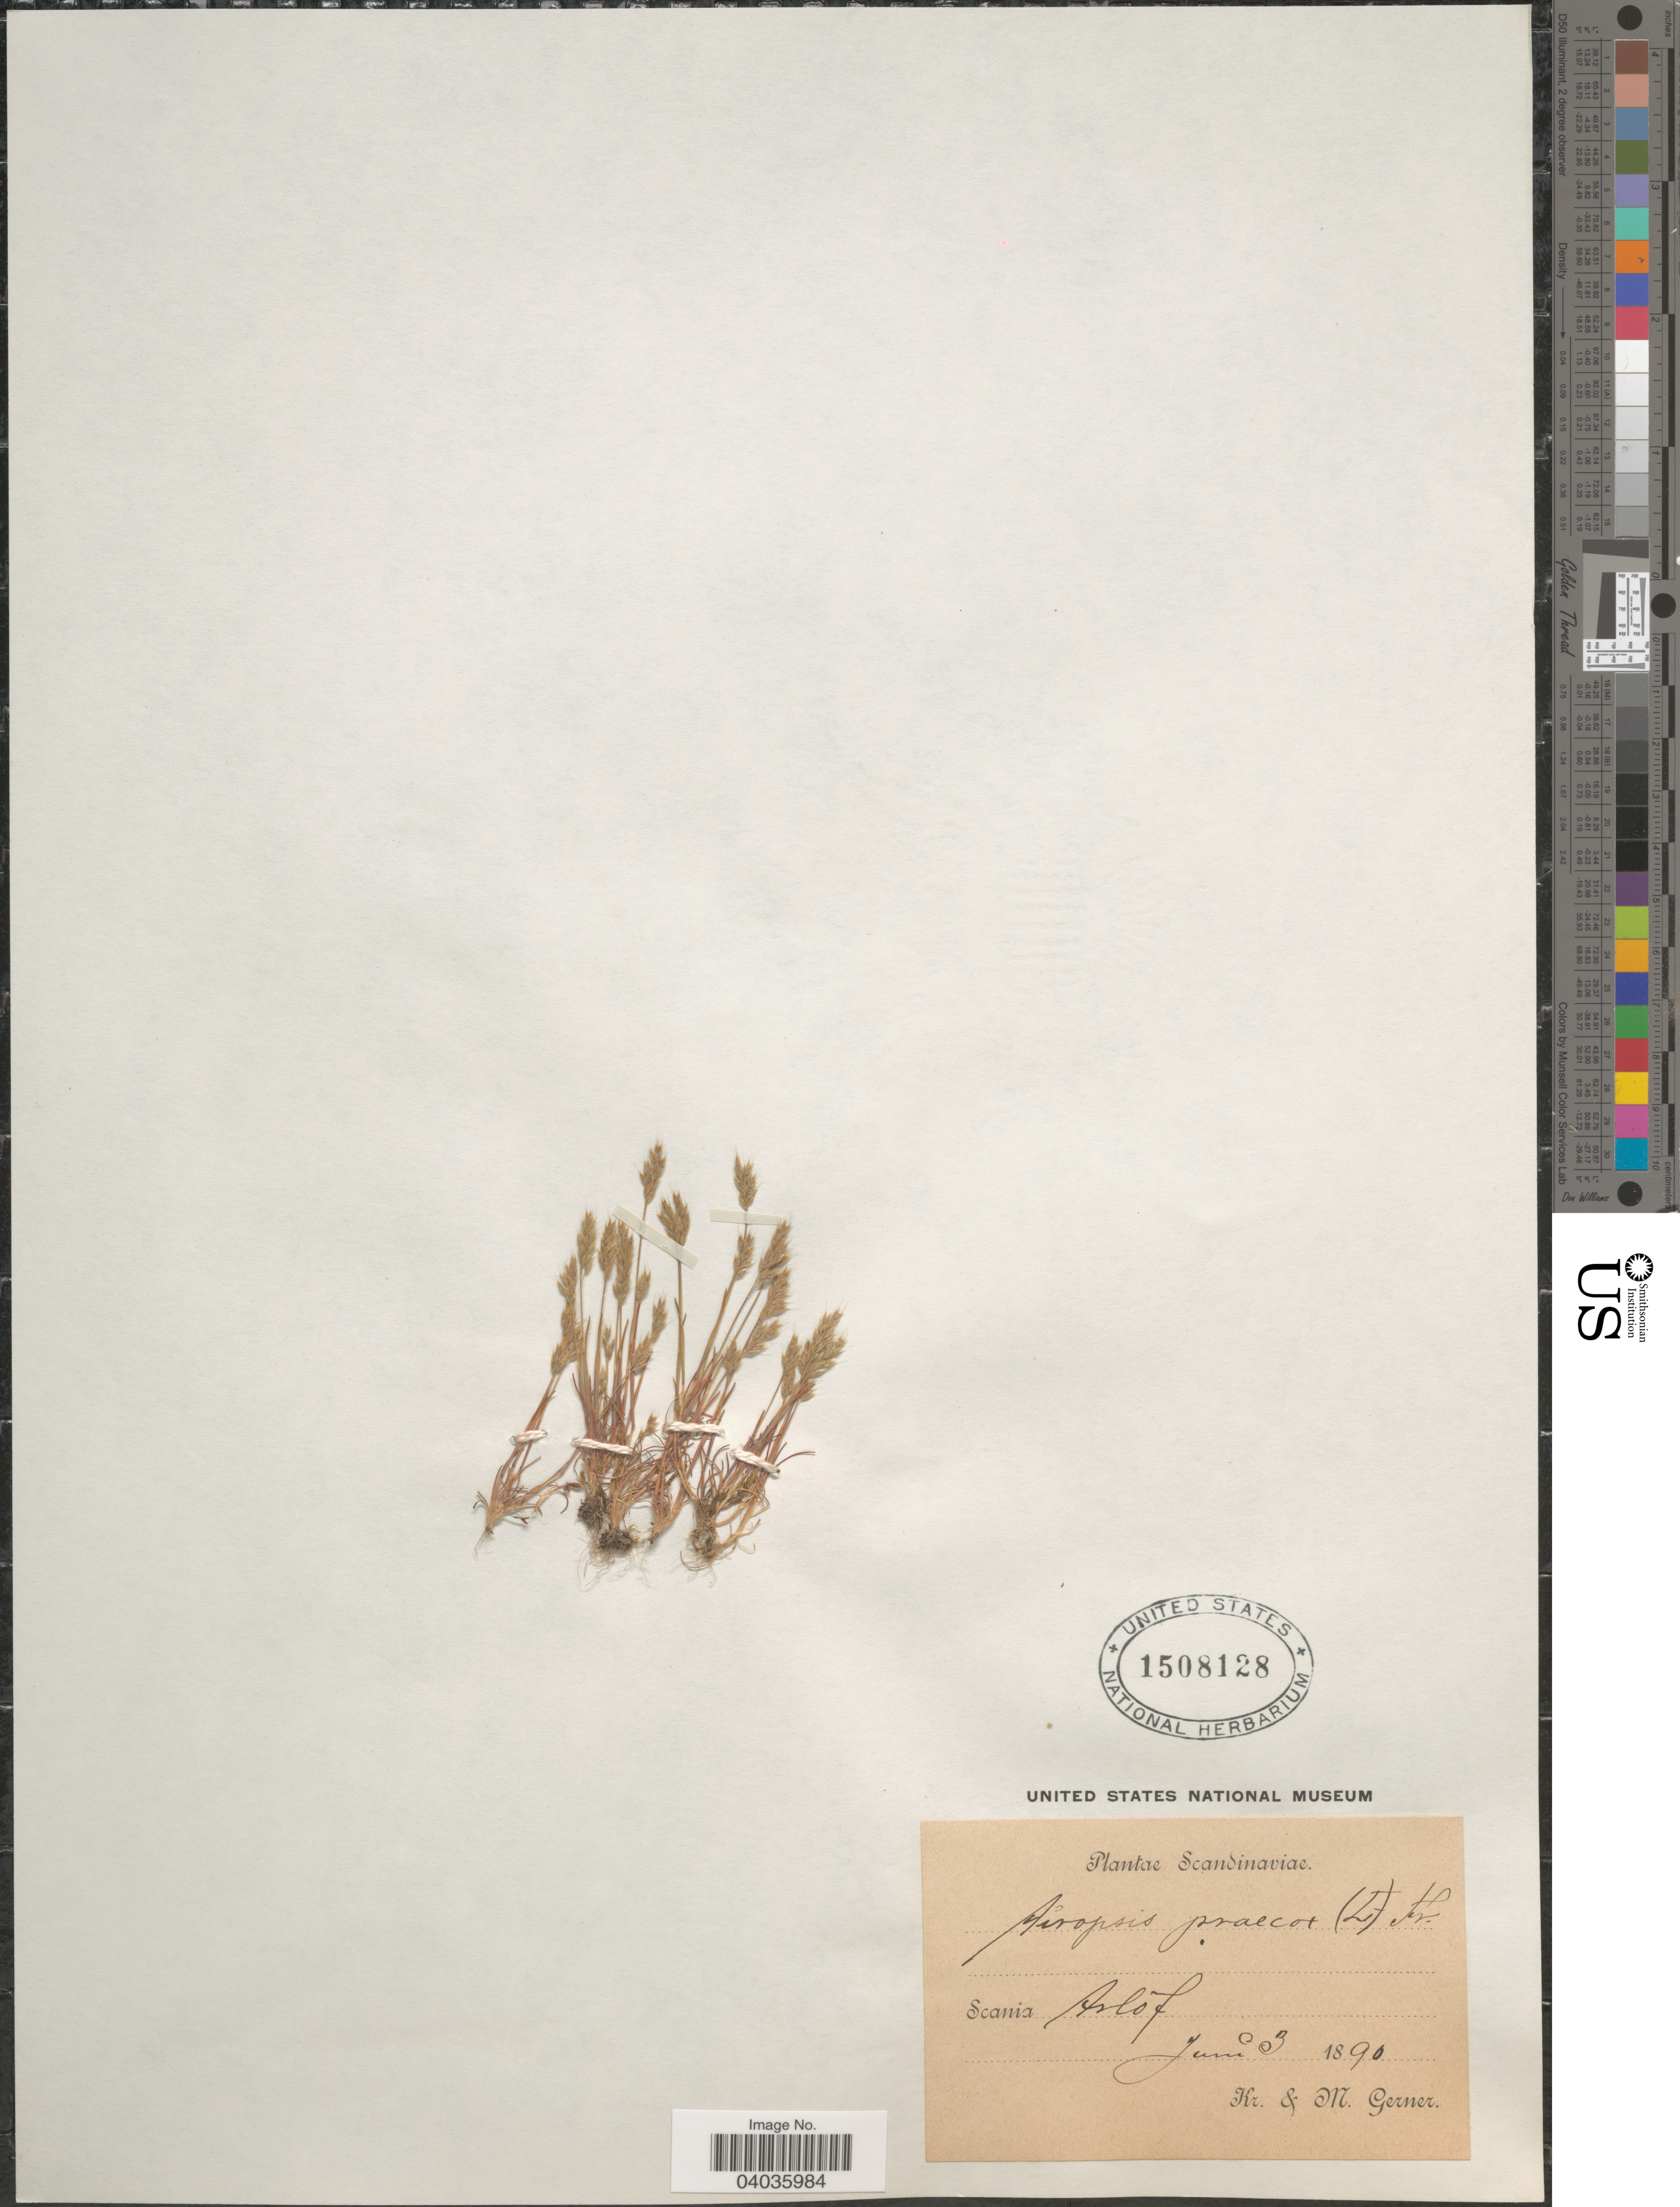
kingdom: Plantae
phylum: Tracheophyta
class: Liliopsida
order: Poales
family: Poaceae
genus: Aira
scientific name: Aira praecox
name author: L.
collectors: K. Gerner & M. Gerner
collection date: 1890-06-03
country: Sweden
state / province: Skåne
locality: Scandinaviae. Scania Arlof.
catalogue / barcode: US 1508128